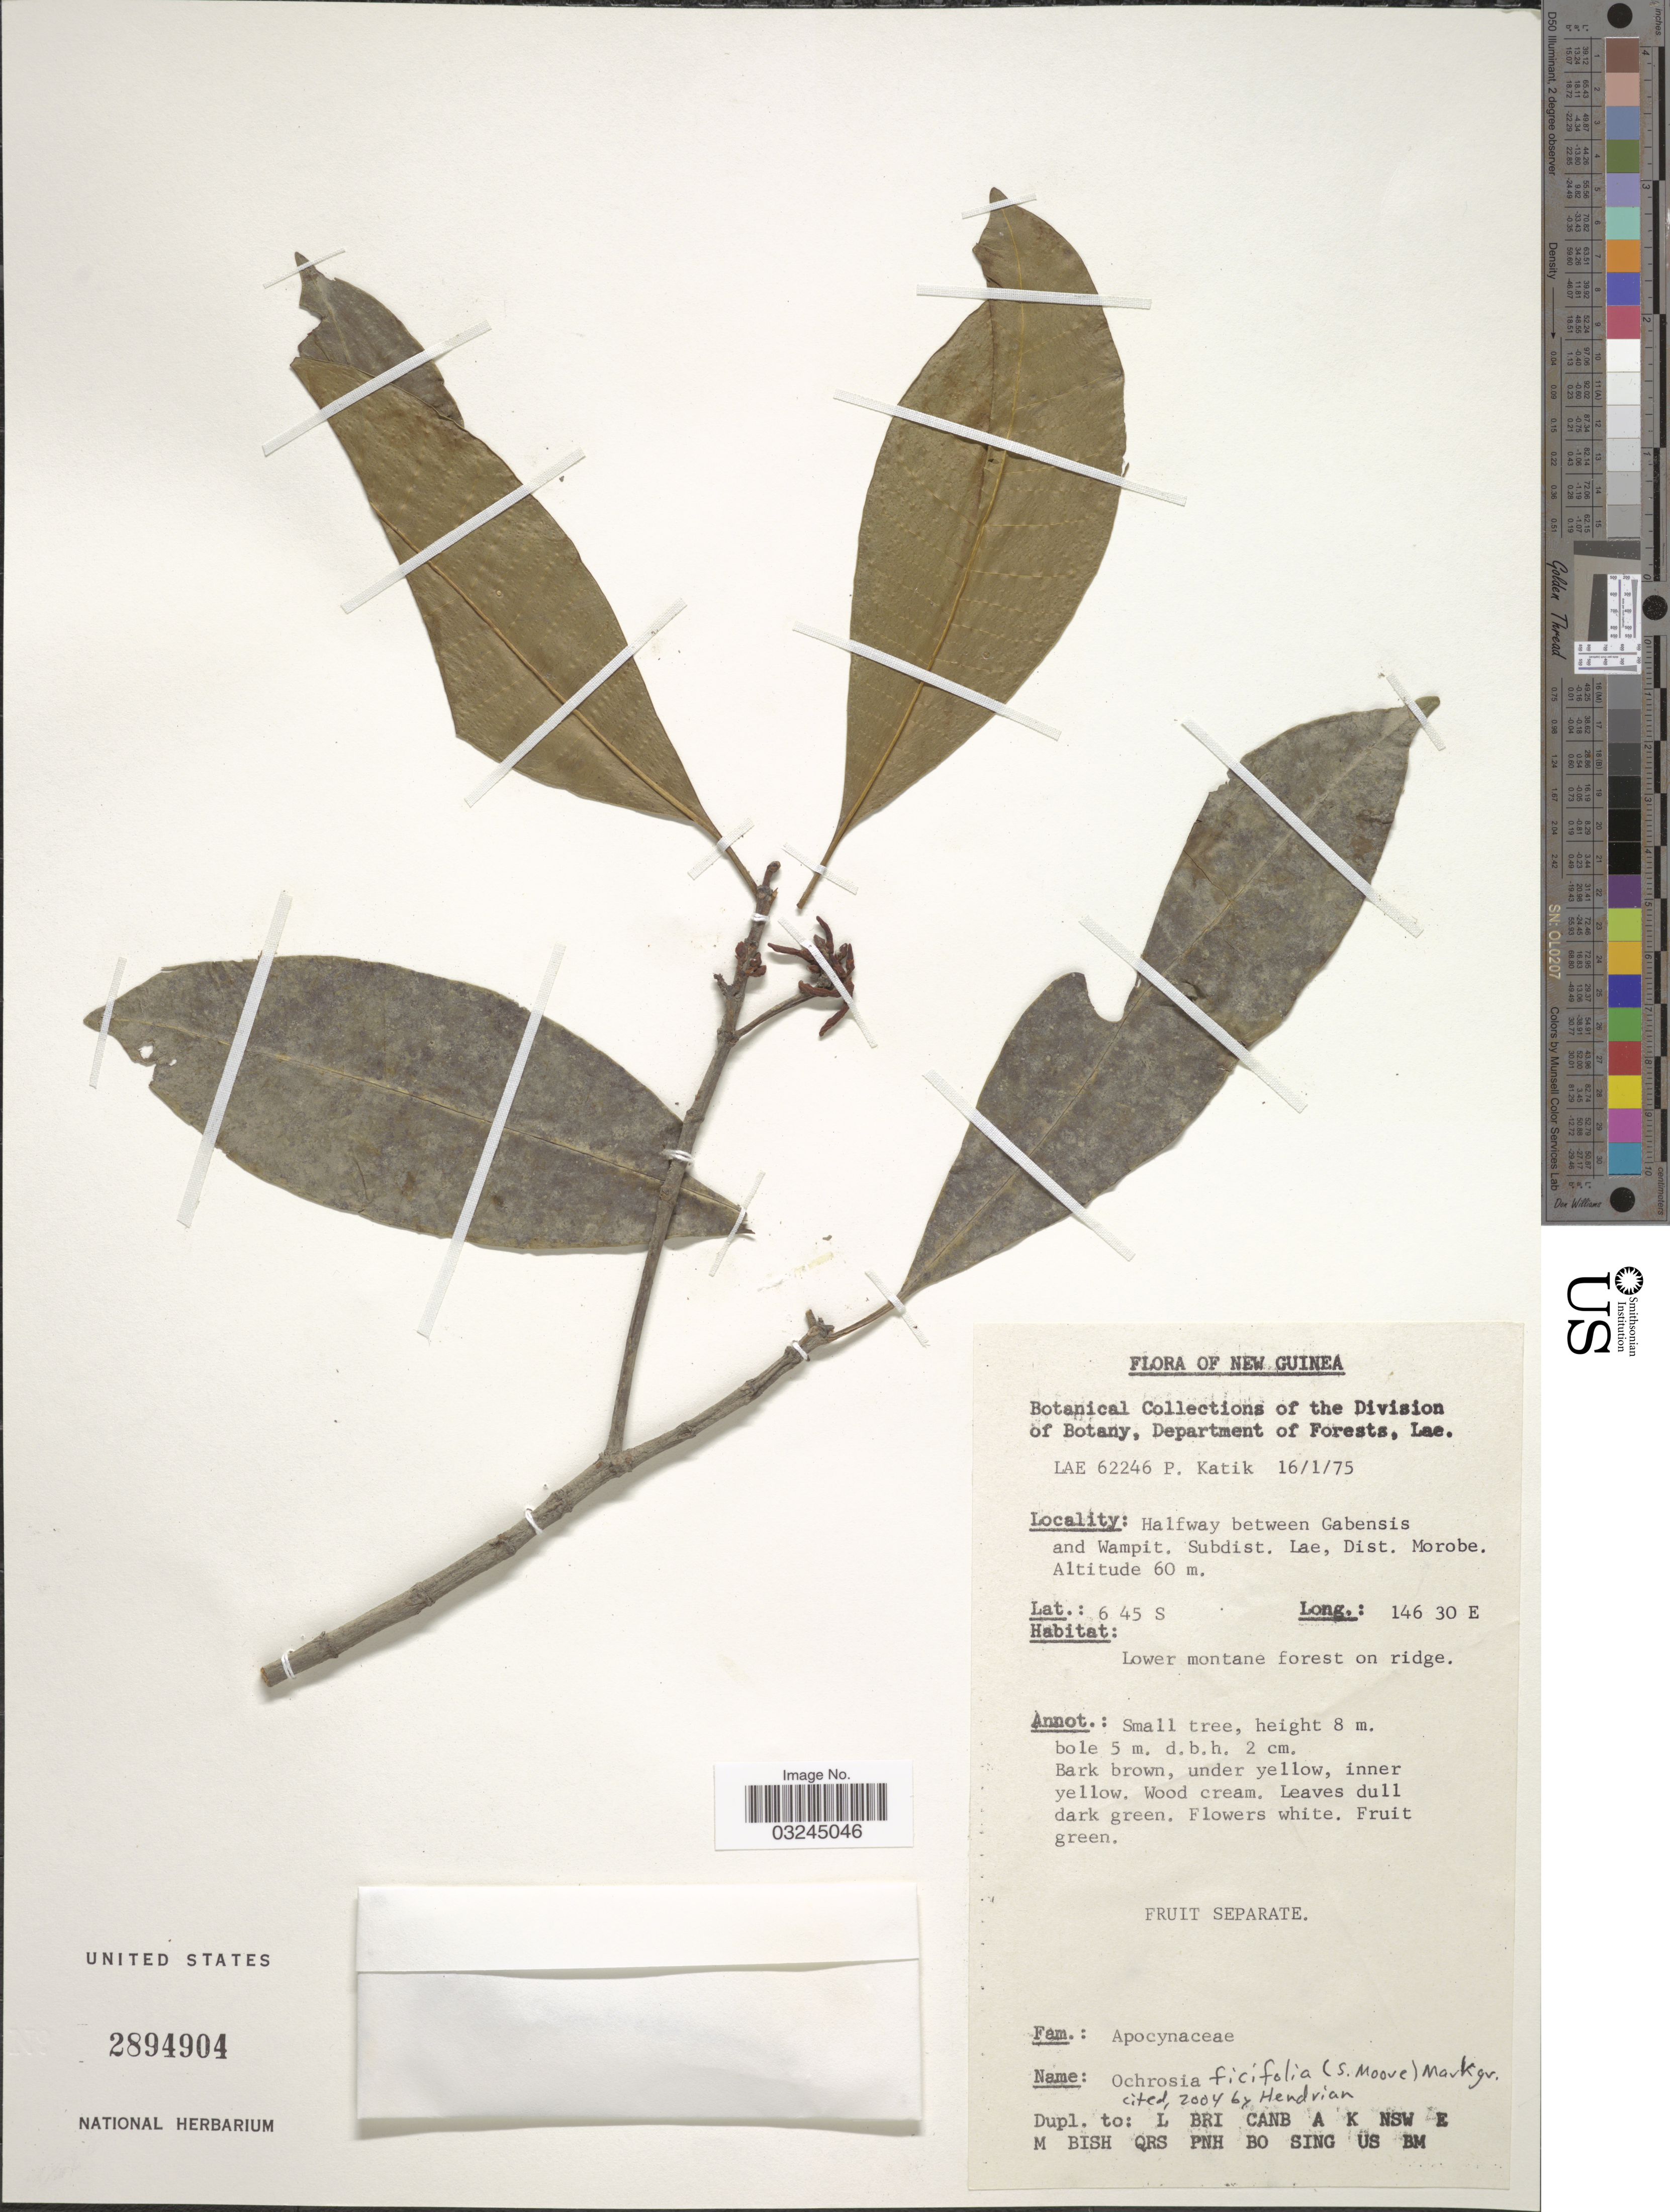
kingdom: Plantae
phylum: Tracheophyta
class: Magnoliopsida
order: Gentianales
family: Apocynaceae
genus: Ochrosia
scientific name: Ochrosia ficifolia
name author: (S. Moore) Markgr.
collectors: P. Katik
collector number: LAE 62246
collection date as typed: Transcribed d/m/y: 16/1/75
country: Papua New Guinea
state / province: Morobe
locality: New Guinea. Halfway between Gabensis and Wampit. Subdist. Lae, Dist. Morobe.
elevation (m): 60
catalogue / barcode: US 2894904